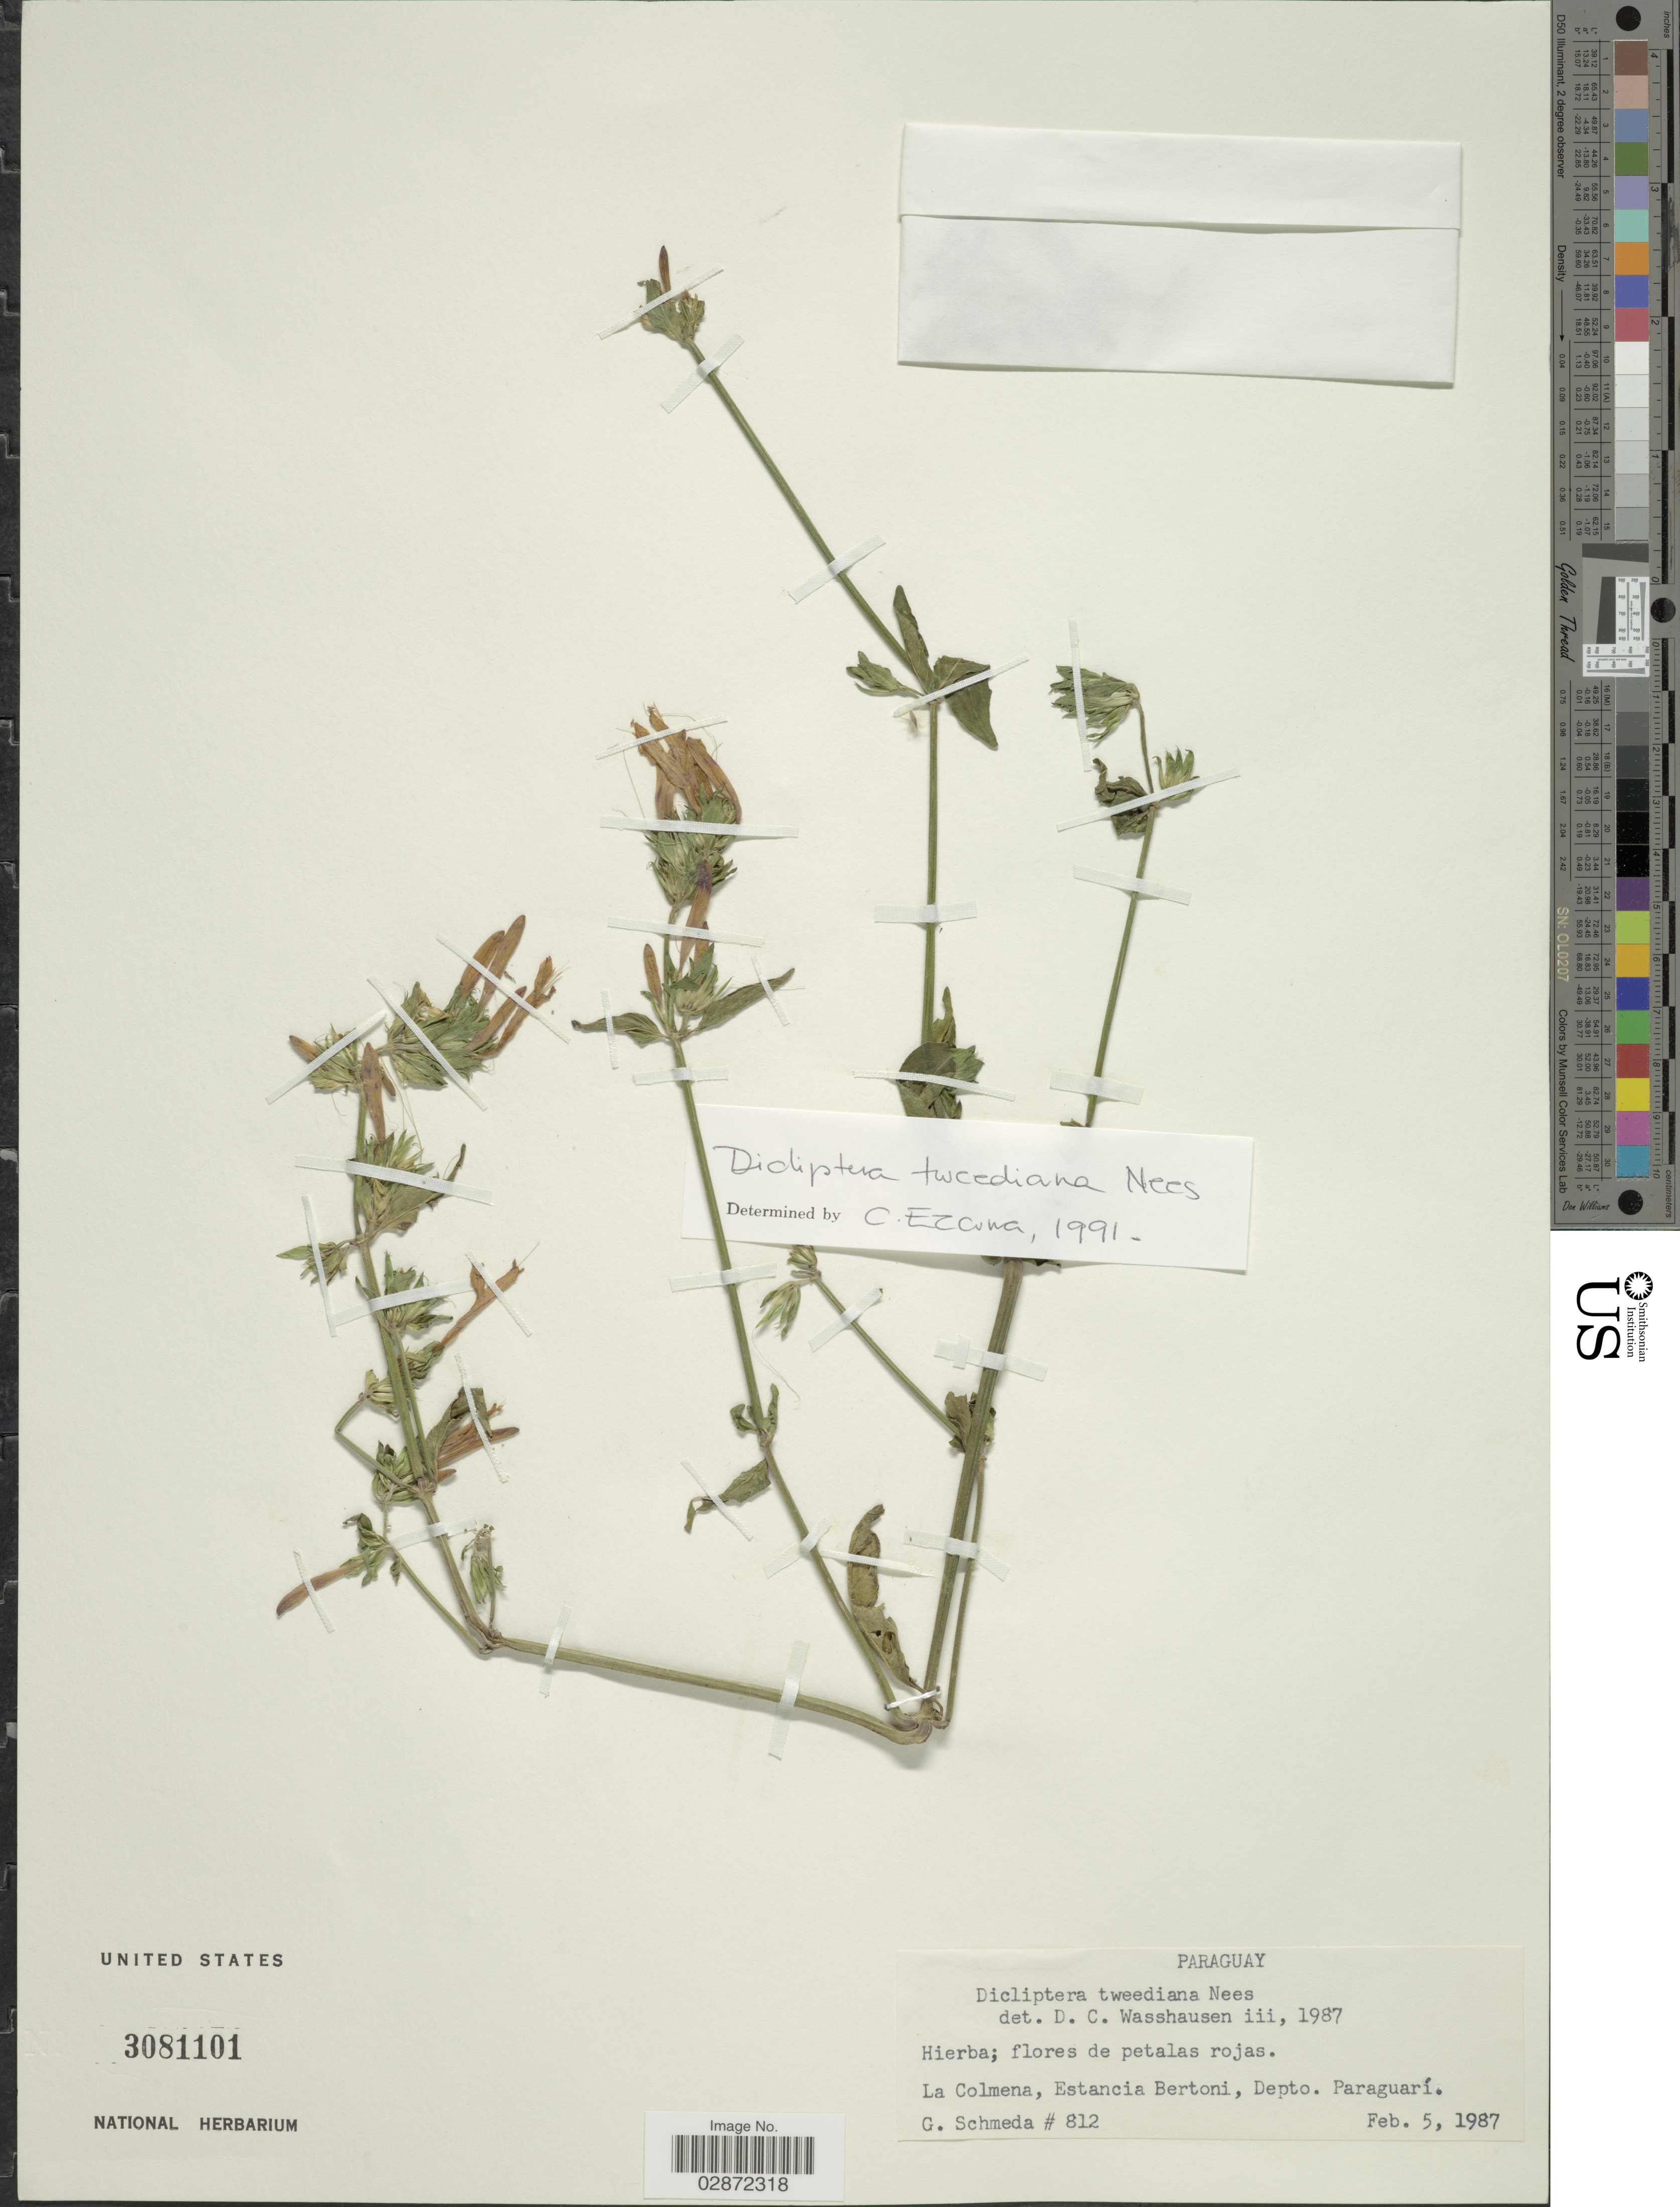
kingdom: Plantae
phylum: Tracheophyta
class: Magnoliopsida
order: Lamiales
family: Acanthaceae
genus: Dicliptera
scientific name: Dicliptera squarrosa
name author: Nees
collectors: G. Schmeda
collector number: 812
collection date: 1987-02-05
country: Paraguay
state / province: Paraguari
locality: La Colmena, Estancia Bertoni, Depto. Paraguarí.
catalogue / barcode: US 3081101